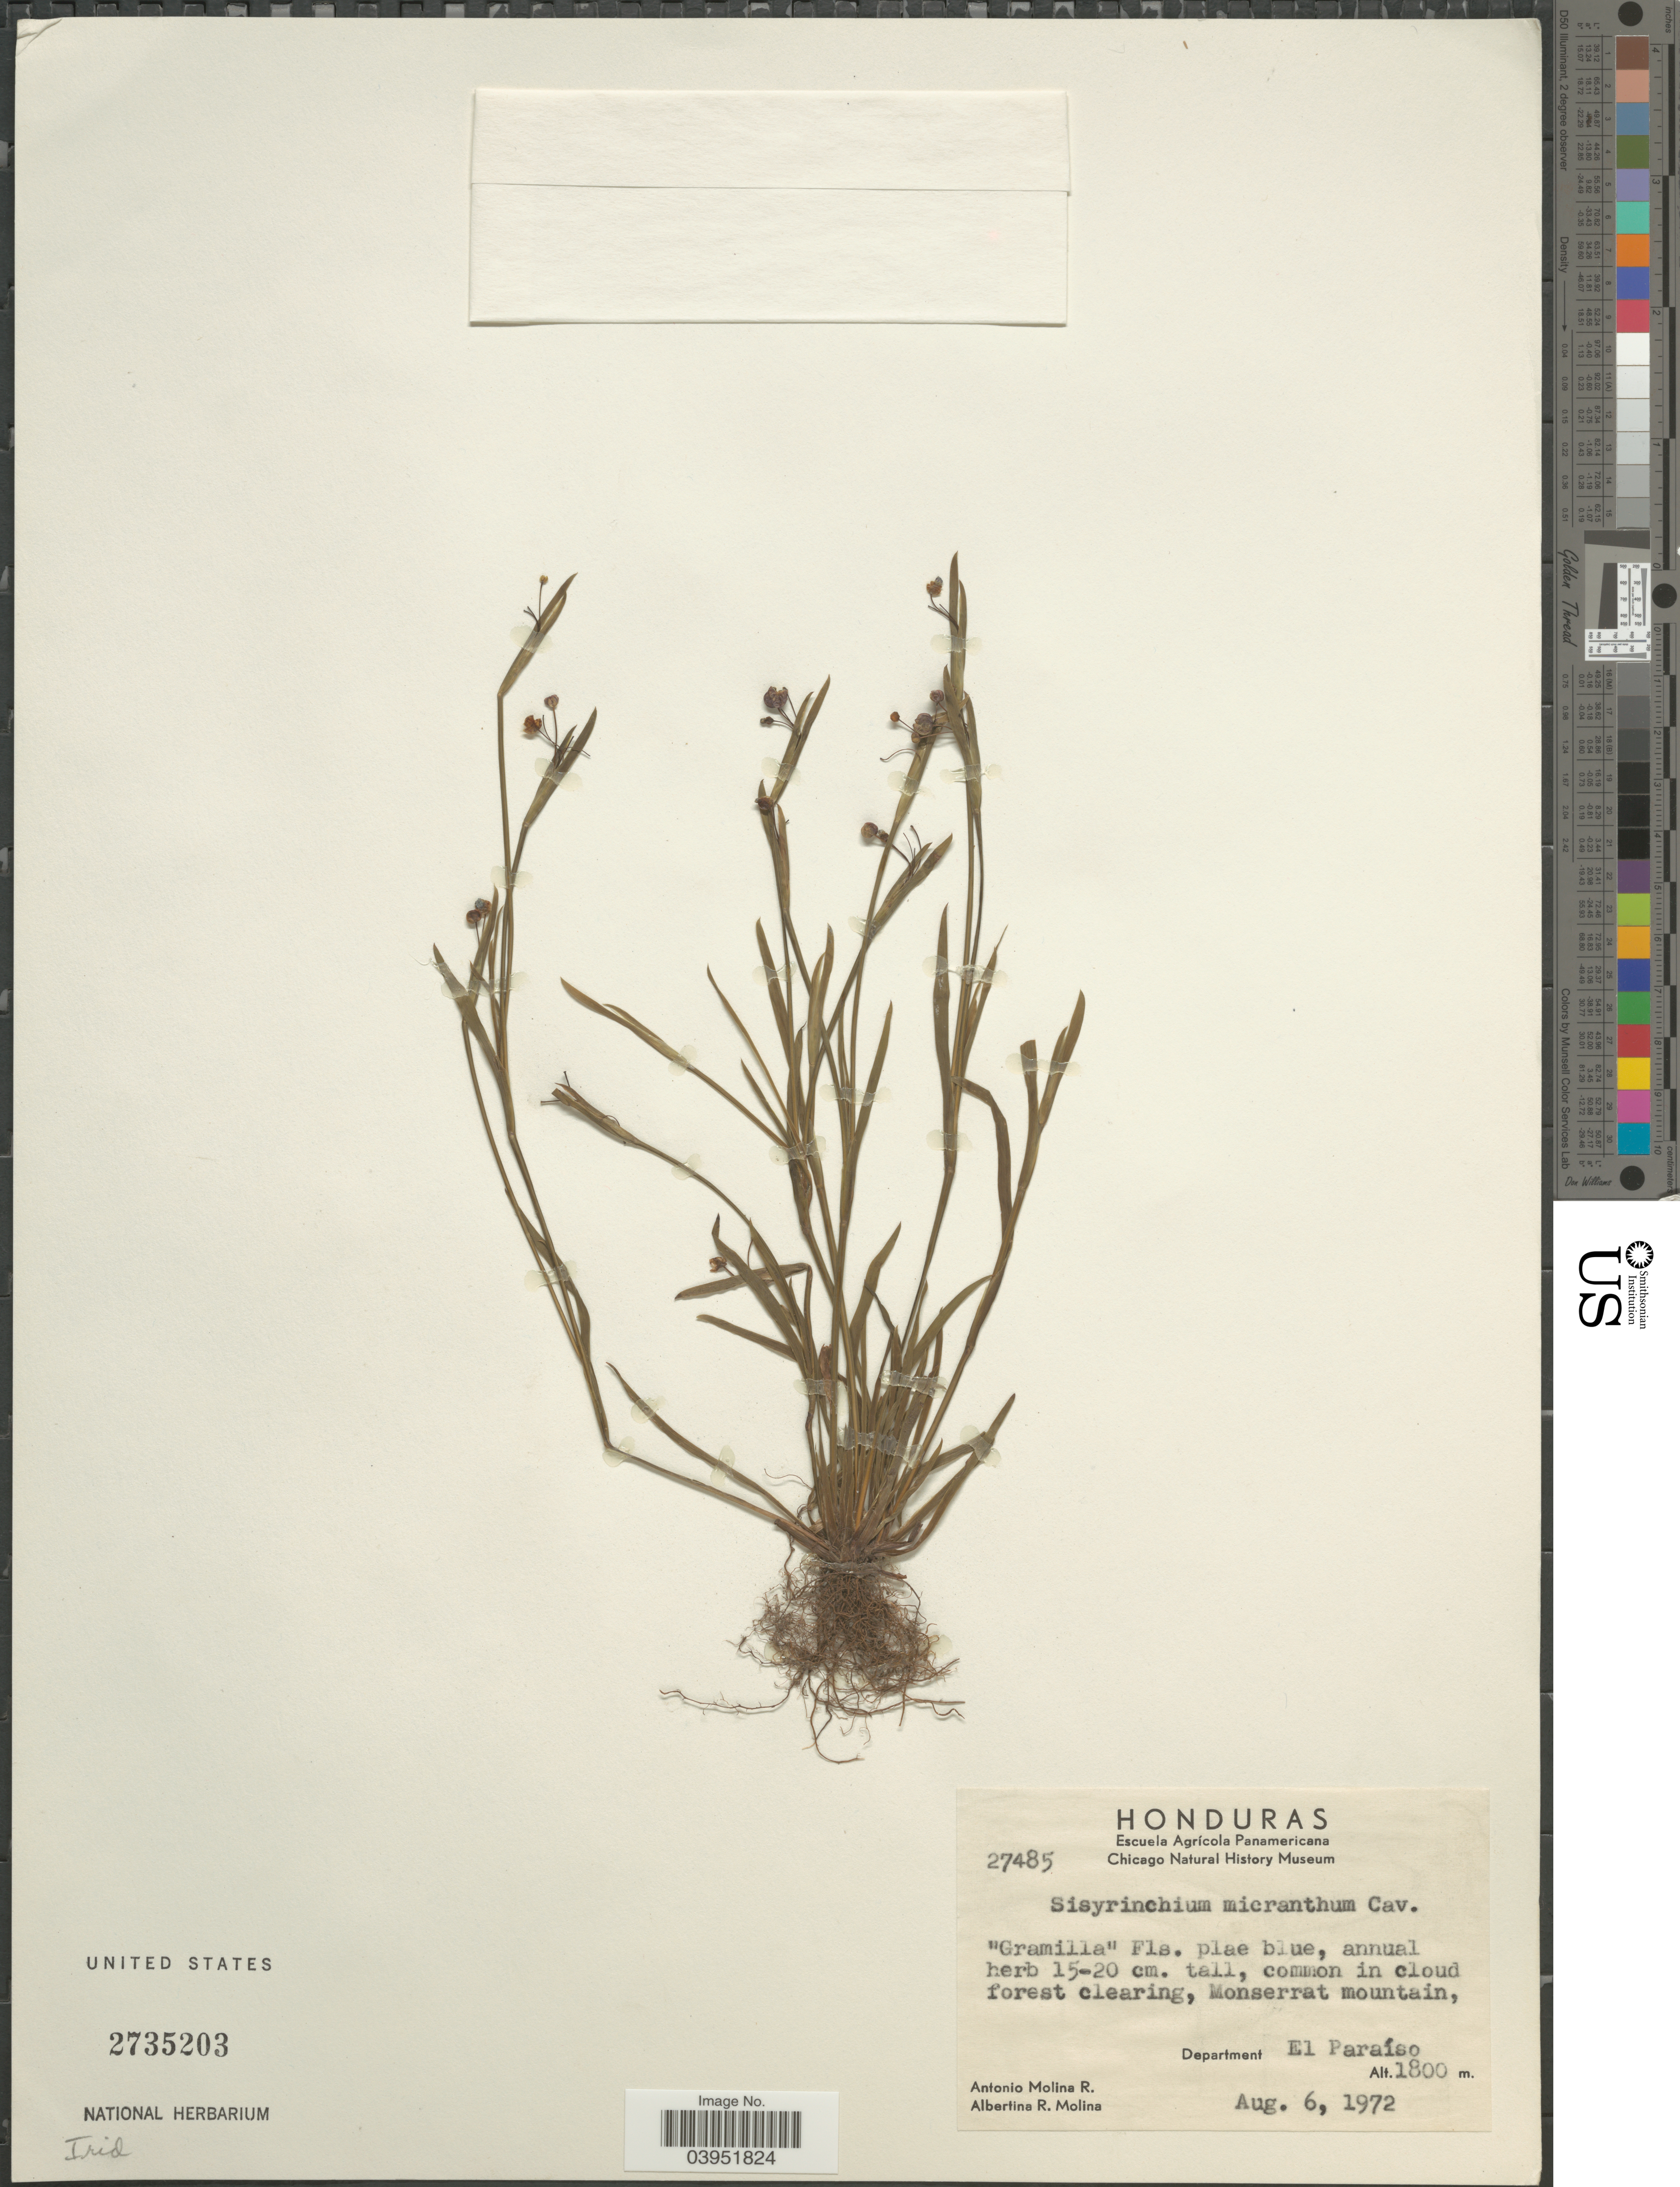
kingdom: Plantae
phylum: Tracheophyta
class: Liliopsida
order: Asparagales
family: Iridaceae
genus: Sisyrinchium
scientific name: Sisyrinchium rosulatum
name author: E.P. Bicknell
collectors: A. Molina R. & A. R. Molina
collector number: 27485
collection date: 1972-08-06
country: Honduras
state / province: El Paraiso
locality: Common in cloud forest clearing, Monserrat mountain, Department El Paraíso.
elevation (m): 1800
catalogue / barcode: US 2735203